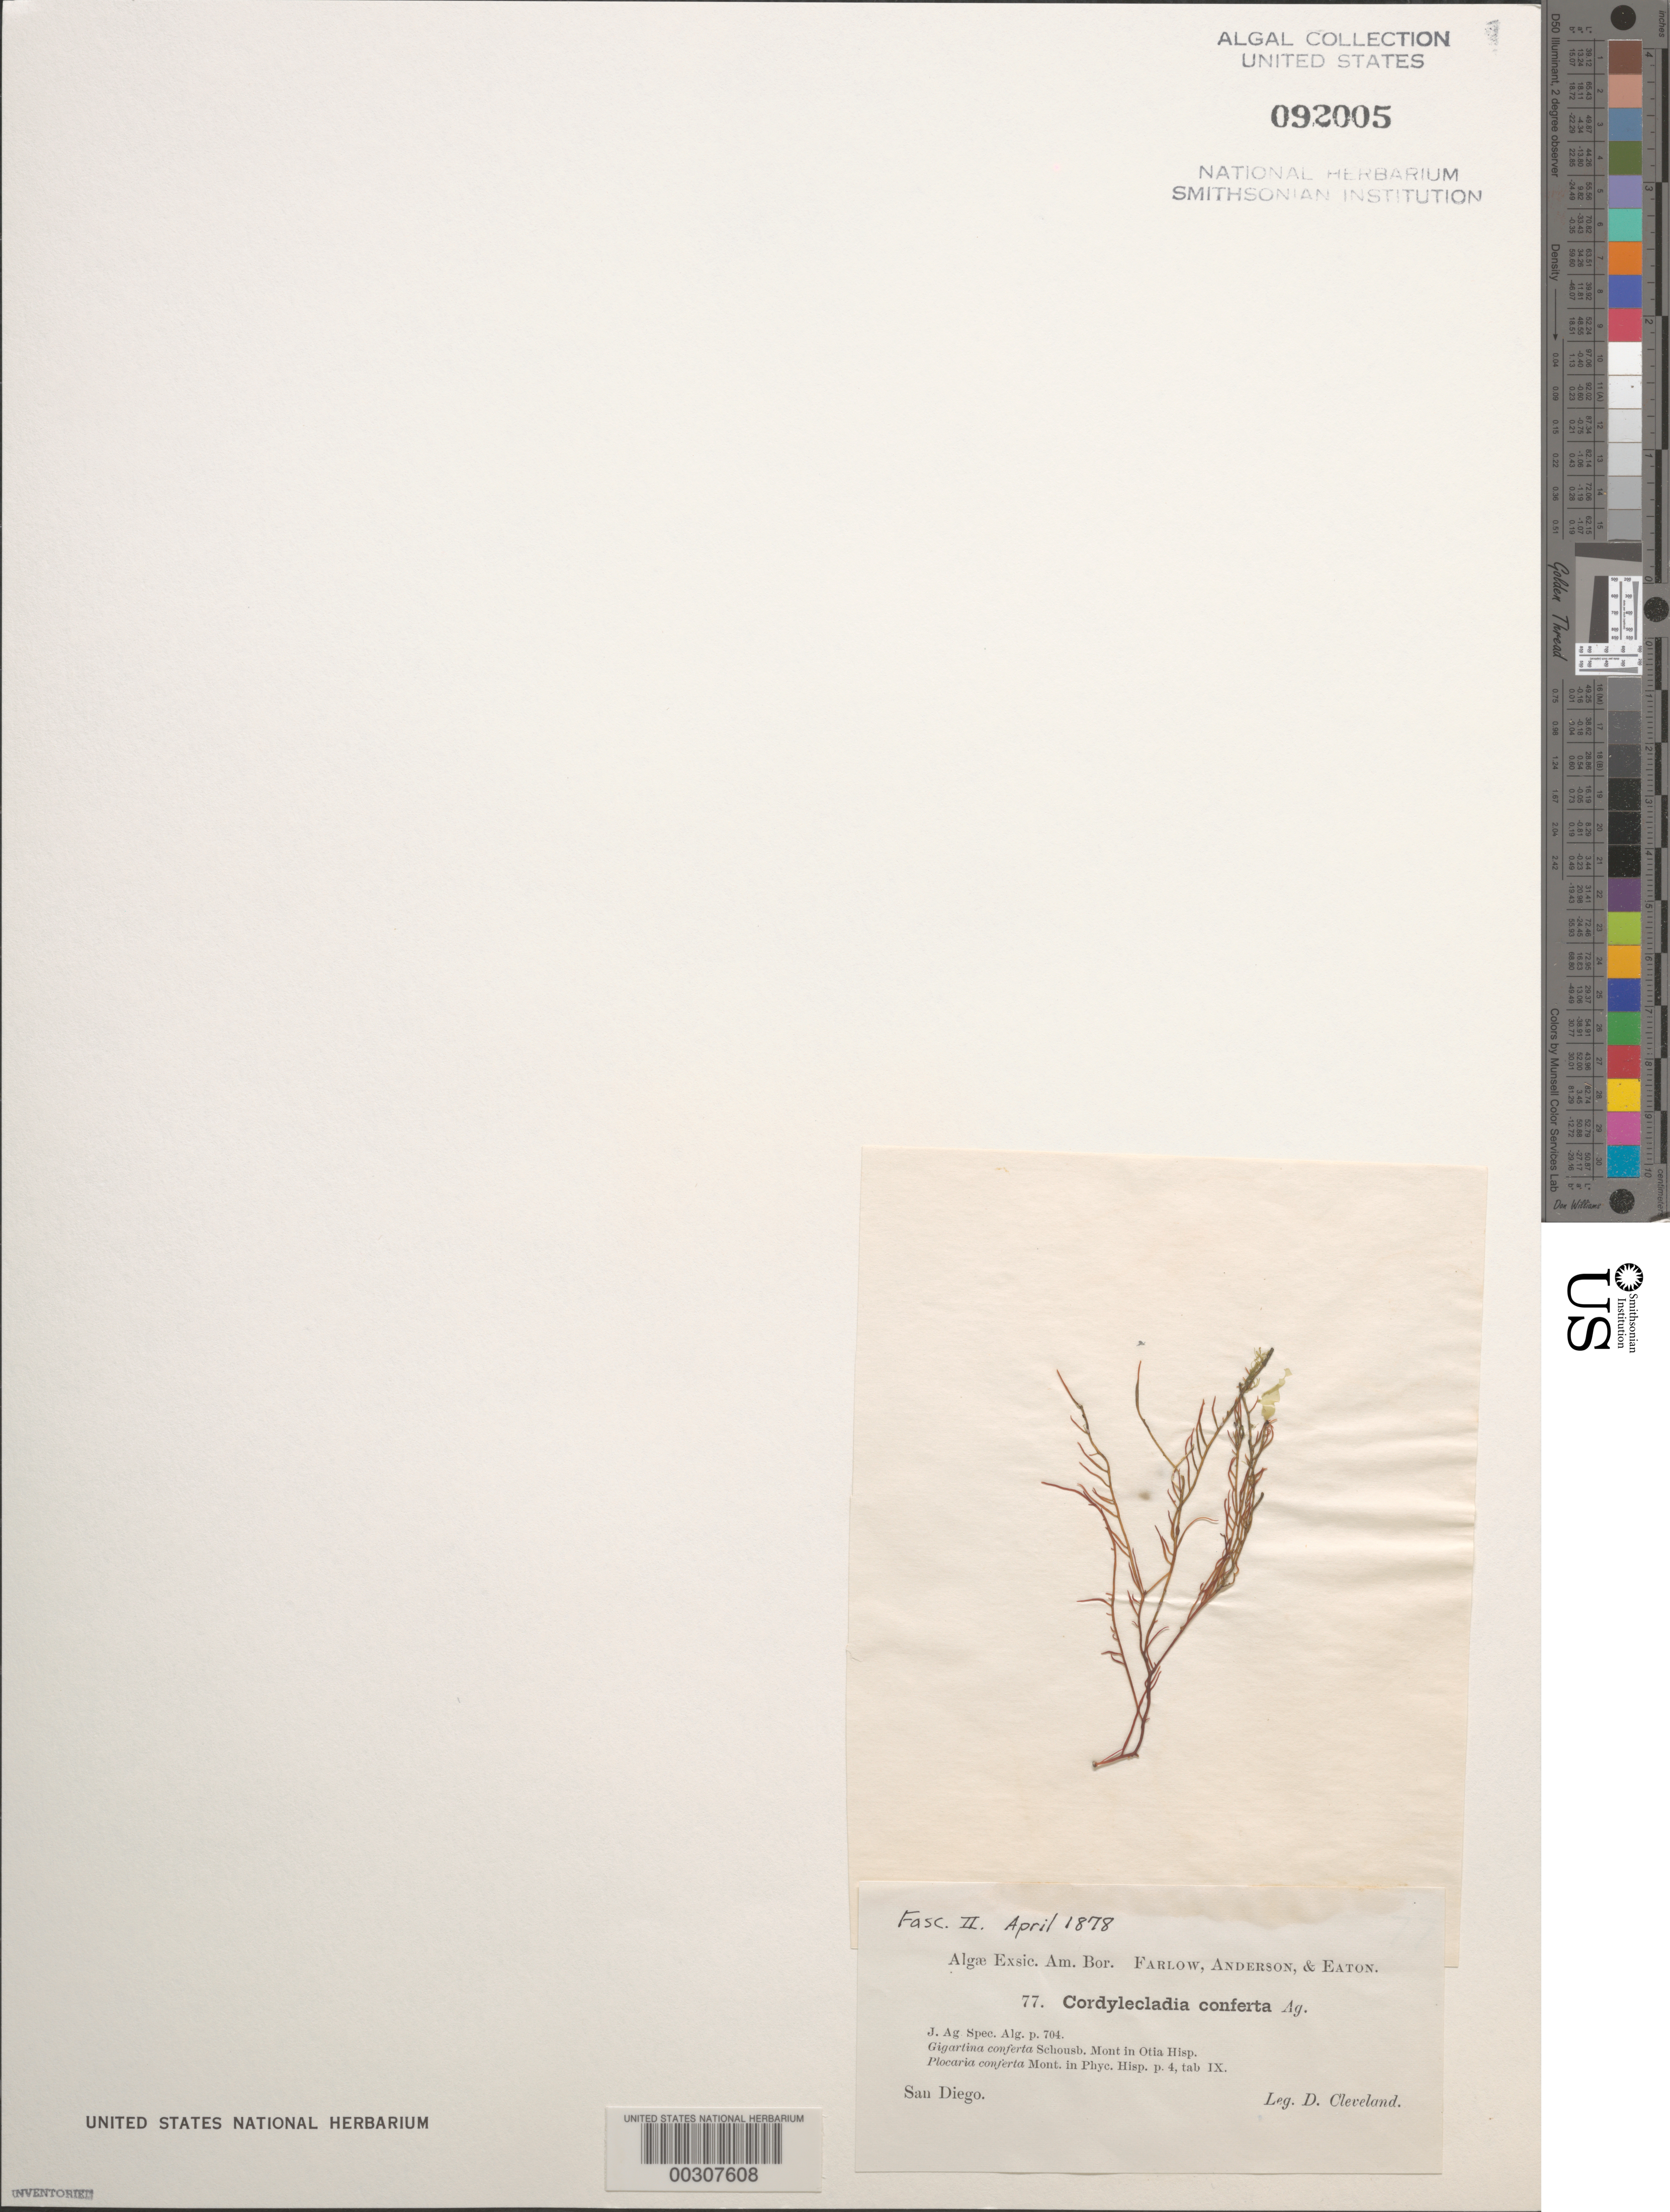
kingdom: Plantae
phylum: Rhodophyta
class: Florideophyceae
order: Rhodymeniales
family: Rhodymeniaceae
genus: Cordylecladia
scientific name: Cordylecladia conferta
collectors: D. Cleveland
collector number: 77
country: United States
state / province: California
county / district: San Diego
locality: San Diego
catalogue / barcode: US 92005